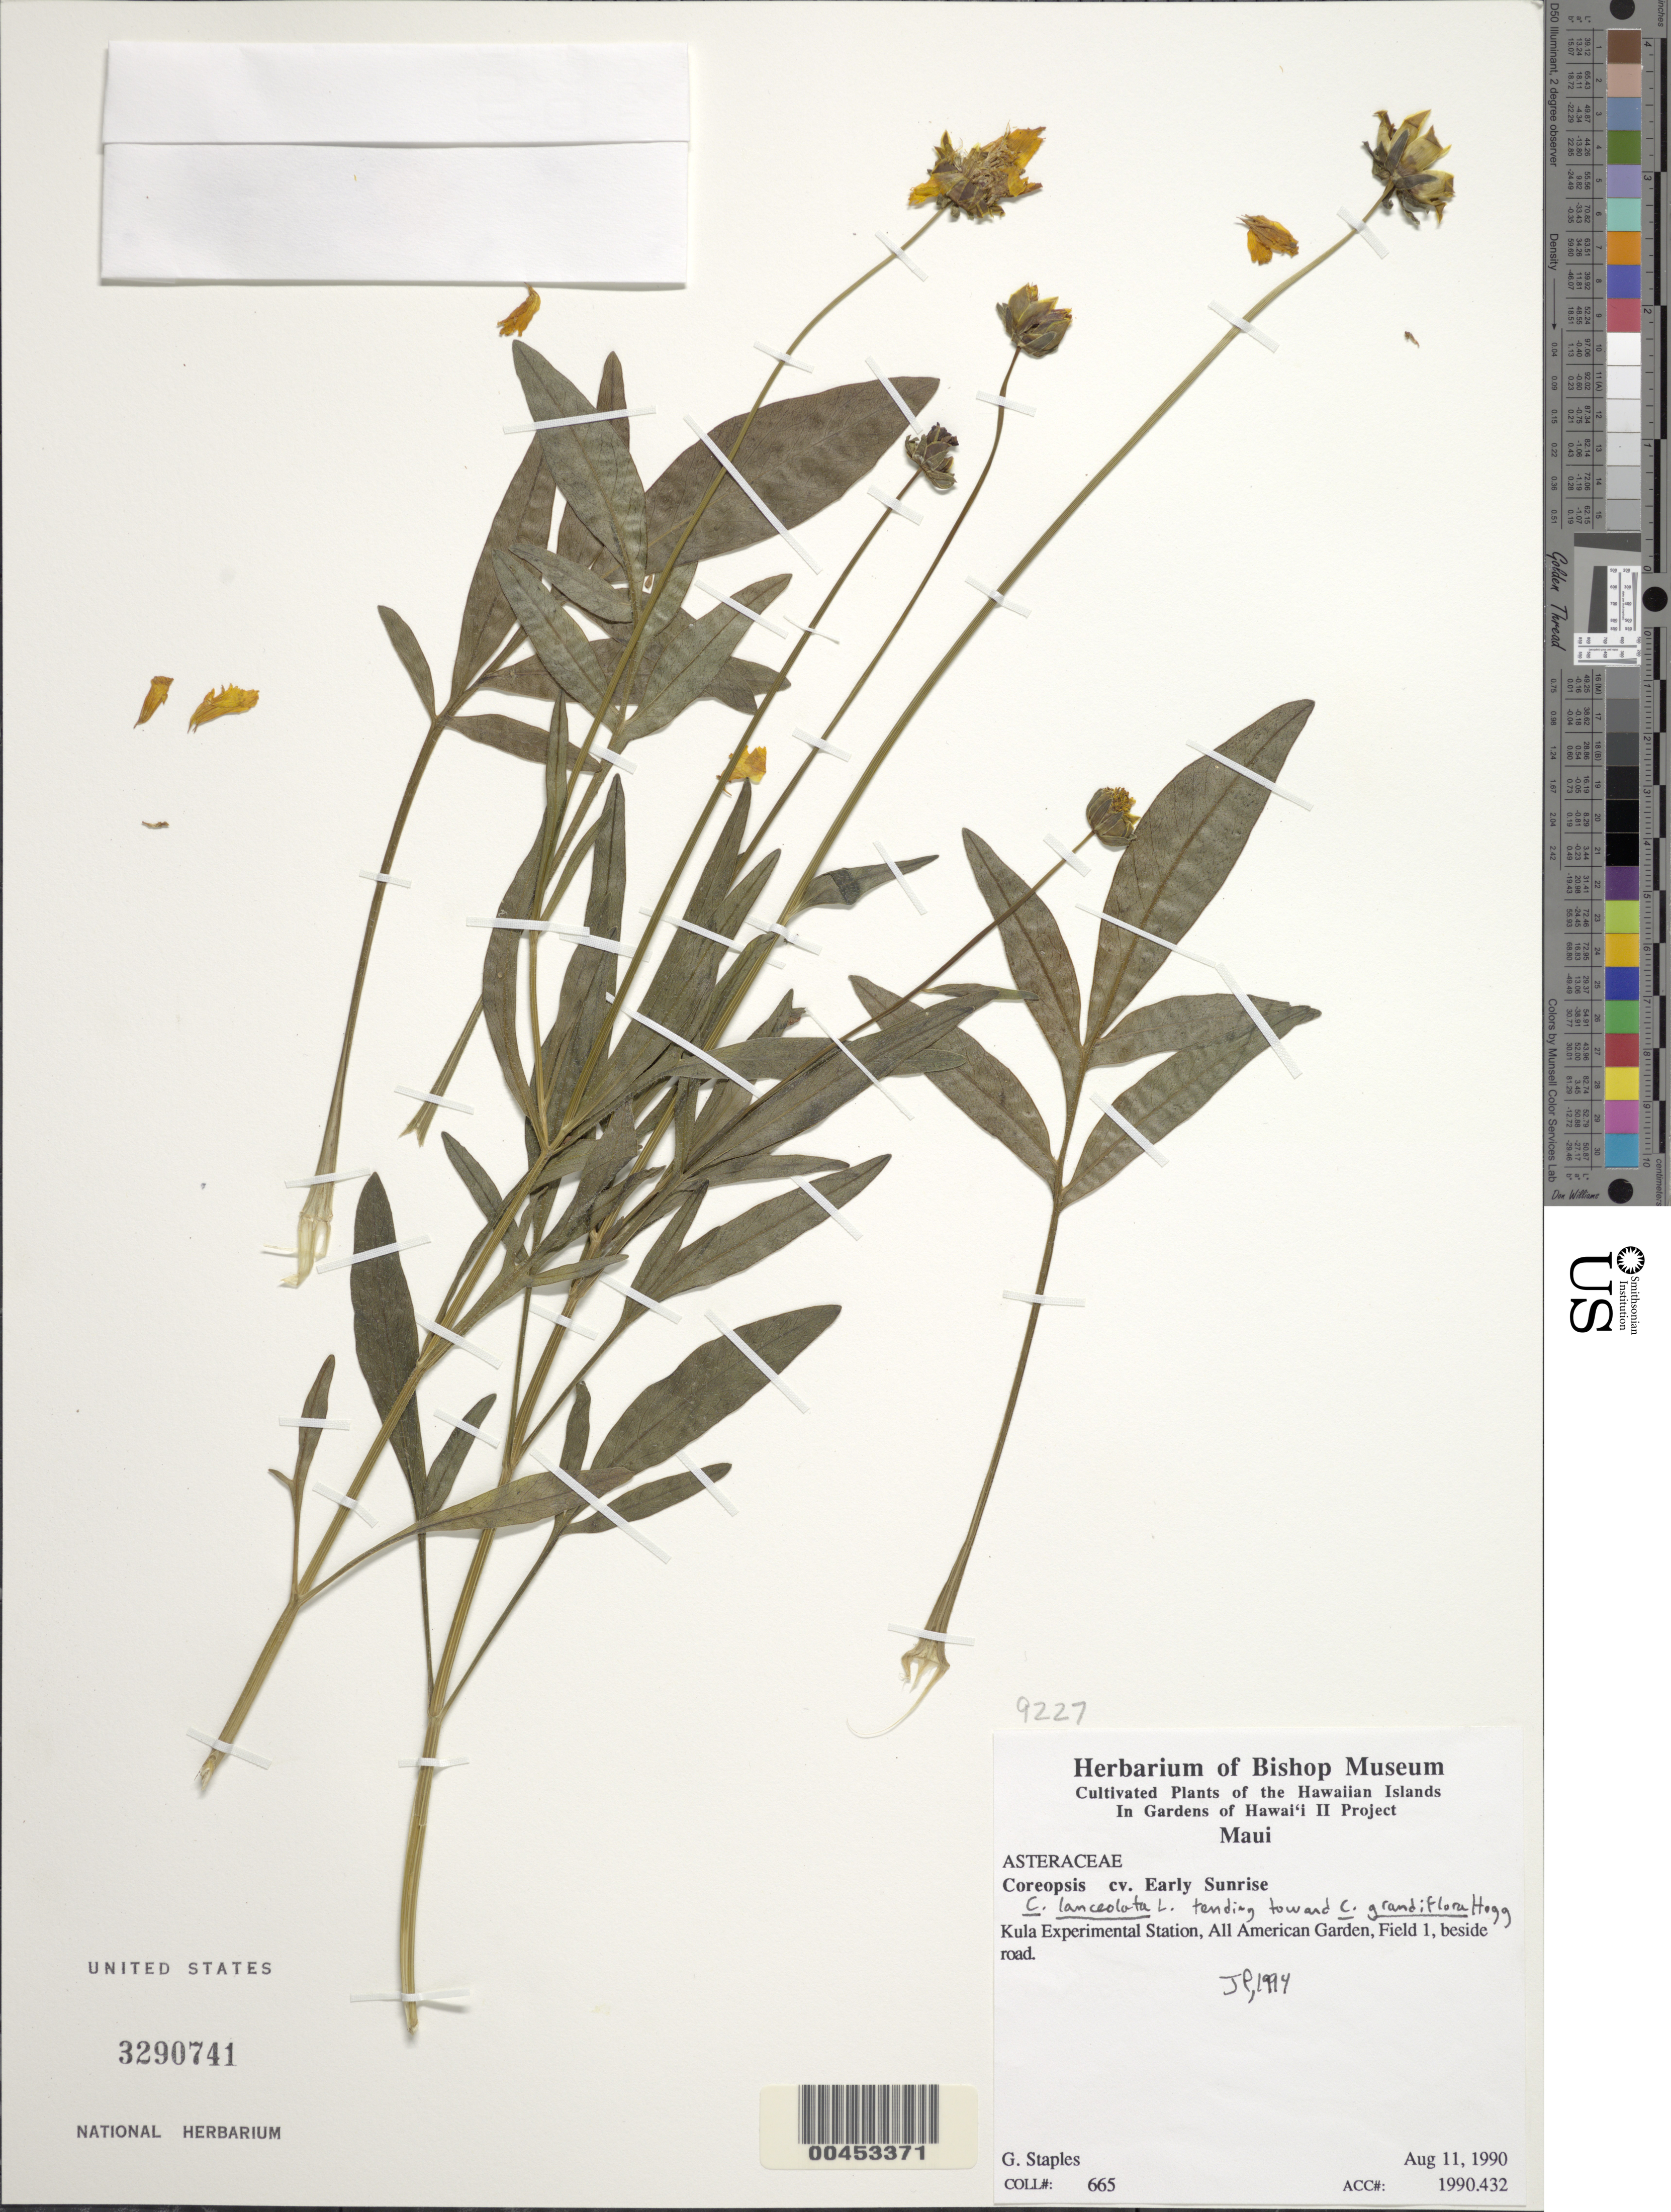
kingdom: Plantae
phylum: Tracheophyta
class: Magnoliopsida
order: Asterales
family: Asteraceae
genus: Coreopsis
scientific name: Coreopsis lanceolata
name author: L.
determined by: Pruski, J. F.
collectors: G. Staples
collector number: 665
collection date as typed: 11 Aug 1990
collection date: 1990-08-11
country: United States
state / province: Hawaii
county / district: Maui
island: Maui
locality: Kula Experimental Station, All American Garden, Field 1, beside rd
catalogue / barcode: US 3290741